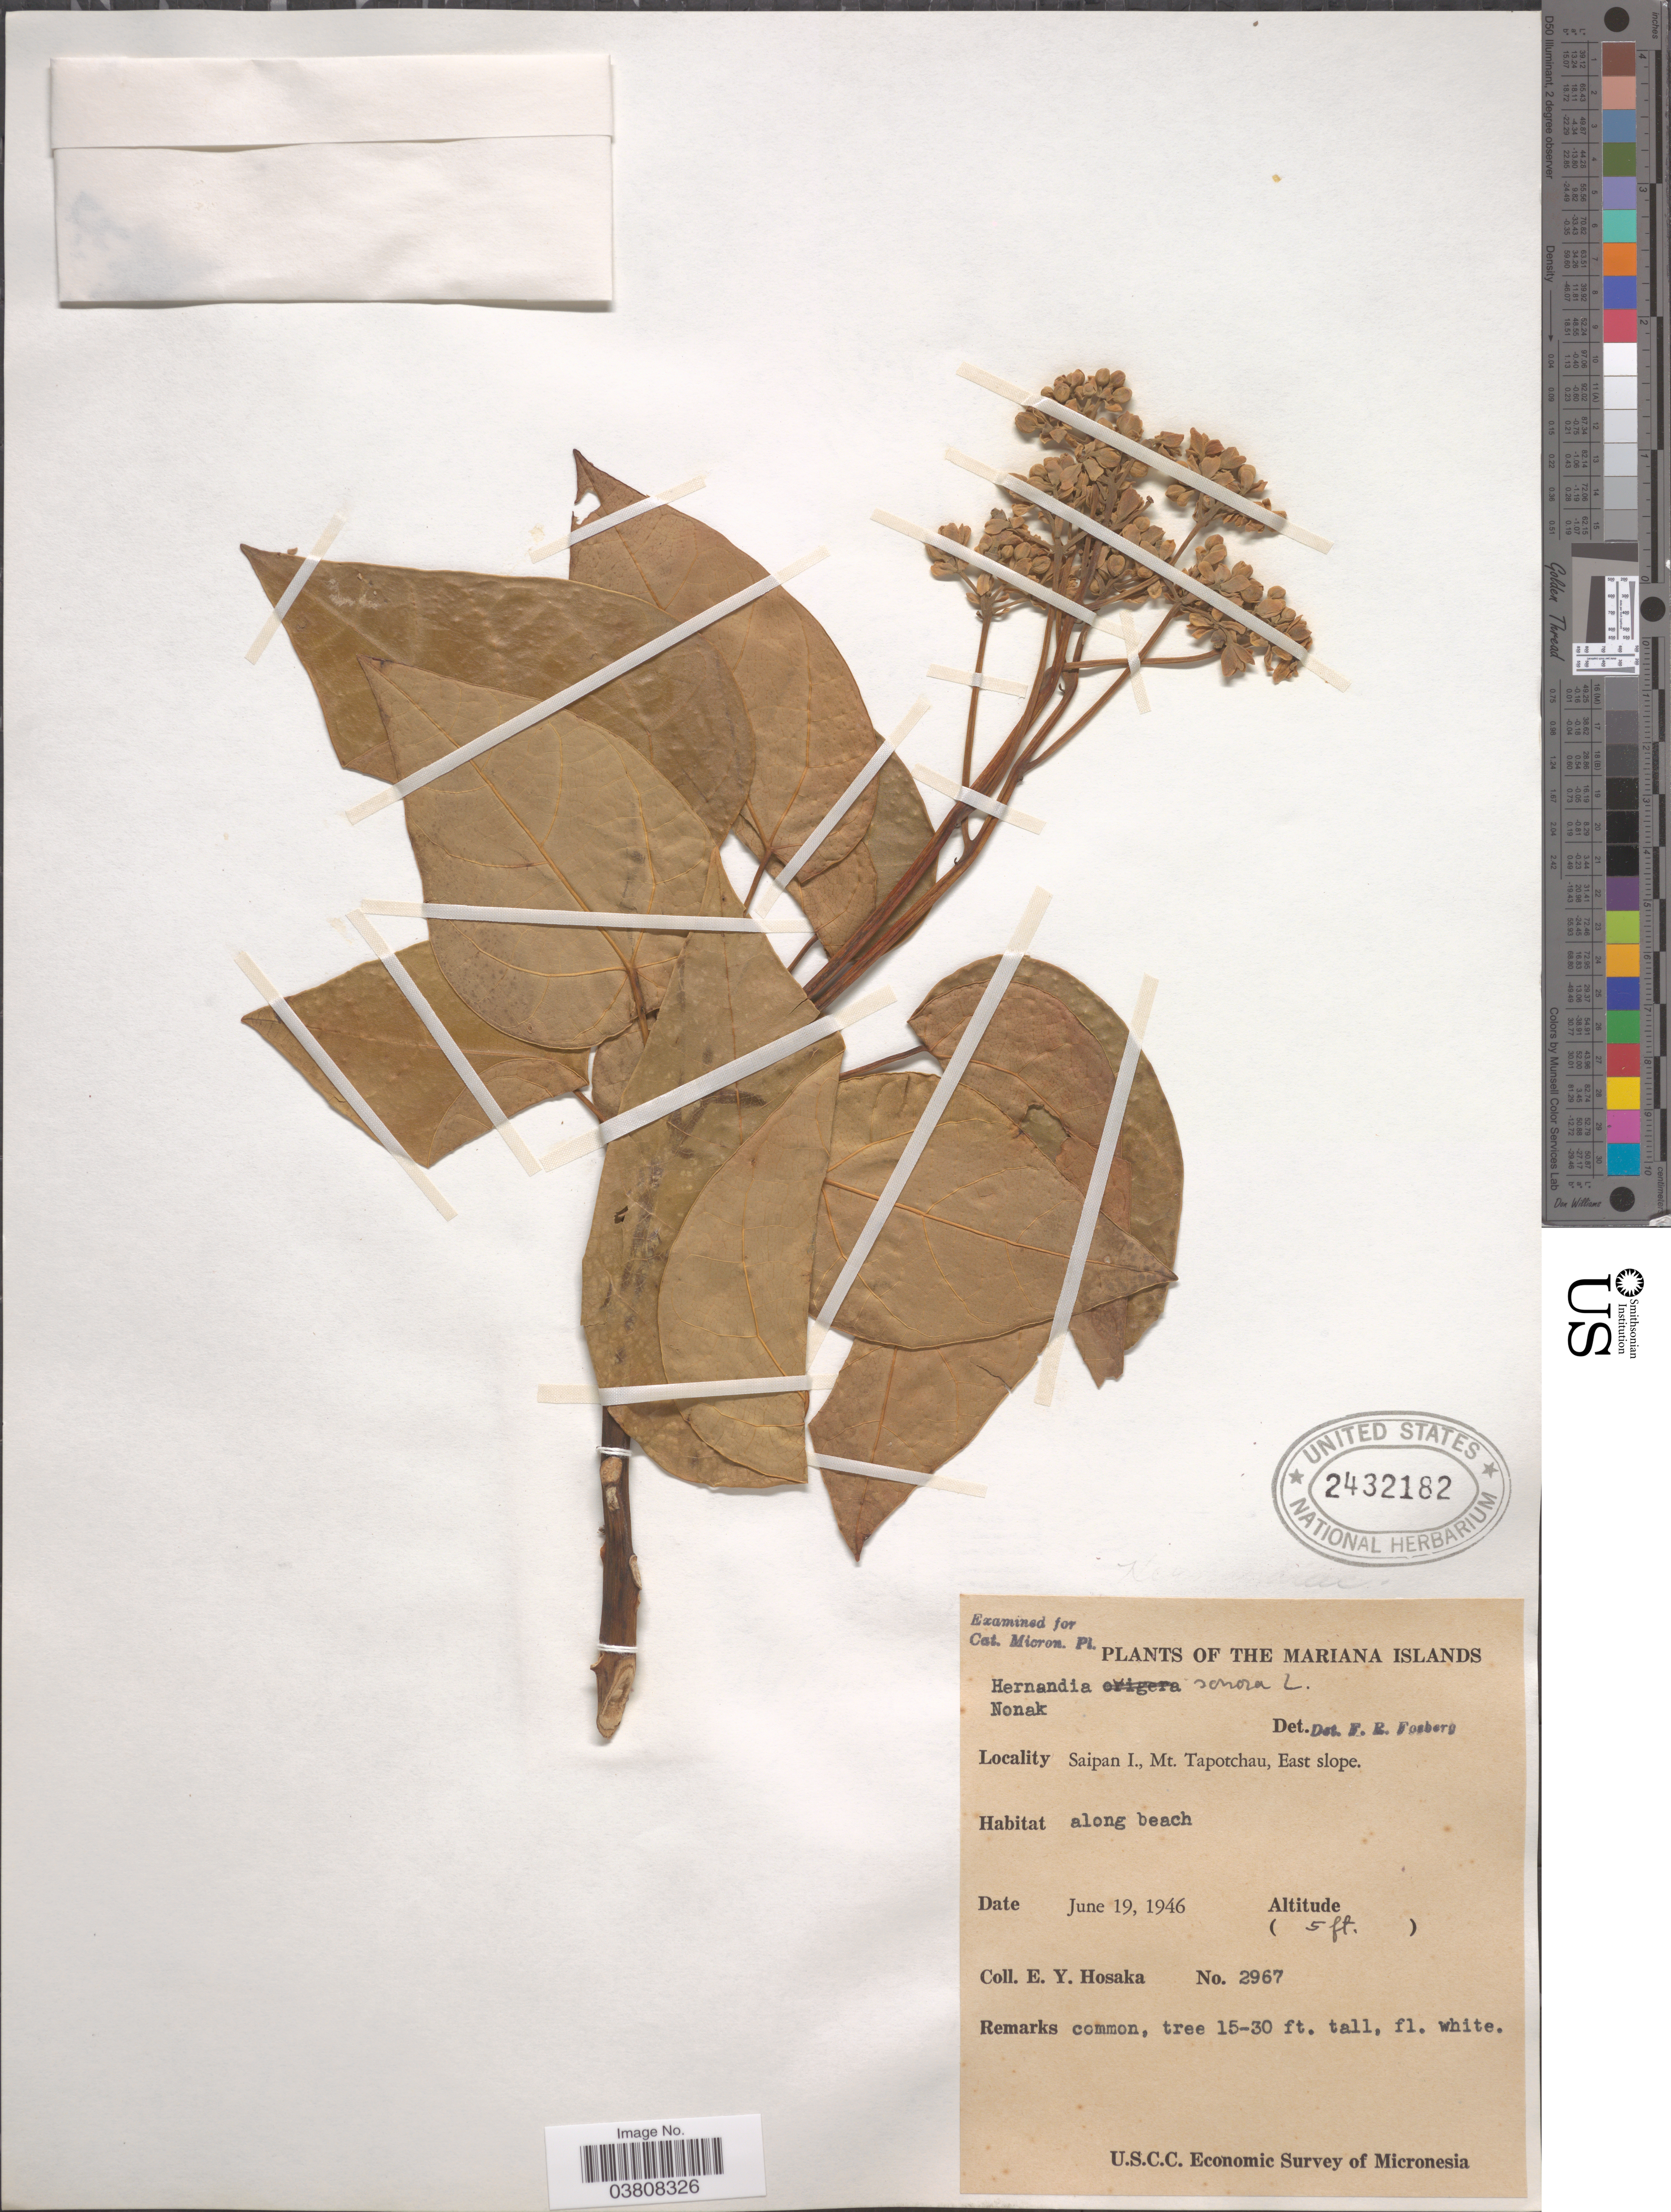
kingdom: Plantae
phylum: Tracheophyta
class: Magnoliopsida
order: Laurales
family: Hernandiaceae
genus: Hernandia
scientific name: Hernandia nymphaeifolia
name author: (C. Presl) Kubitzki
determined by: Strong, Mark T., (BOT), Smithsonian Institution - National Museum of Natural History (UNITED STATES)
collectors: E. Y. Hosaka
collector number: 2967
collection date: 1946-06-19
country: Northern Mariana Islands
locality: The Marianas Islands. Saipan I., Mt. Tapotchau, East slope.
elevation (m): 2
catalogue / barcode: US 2432182